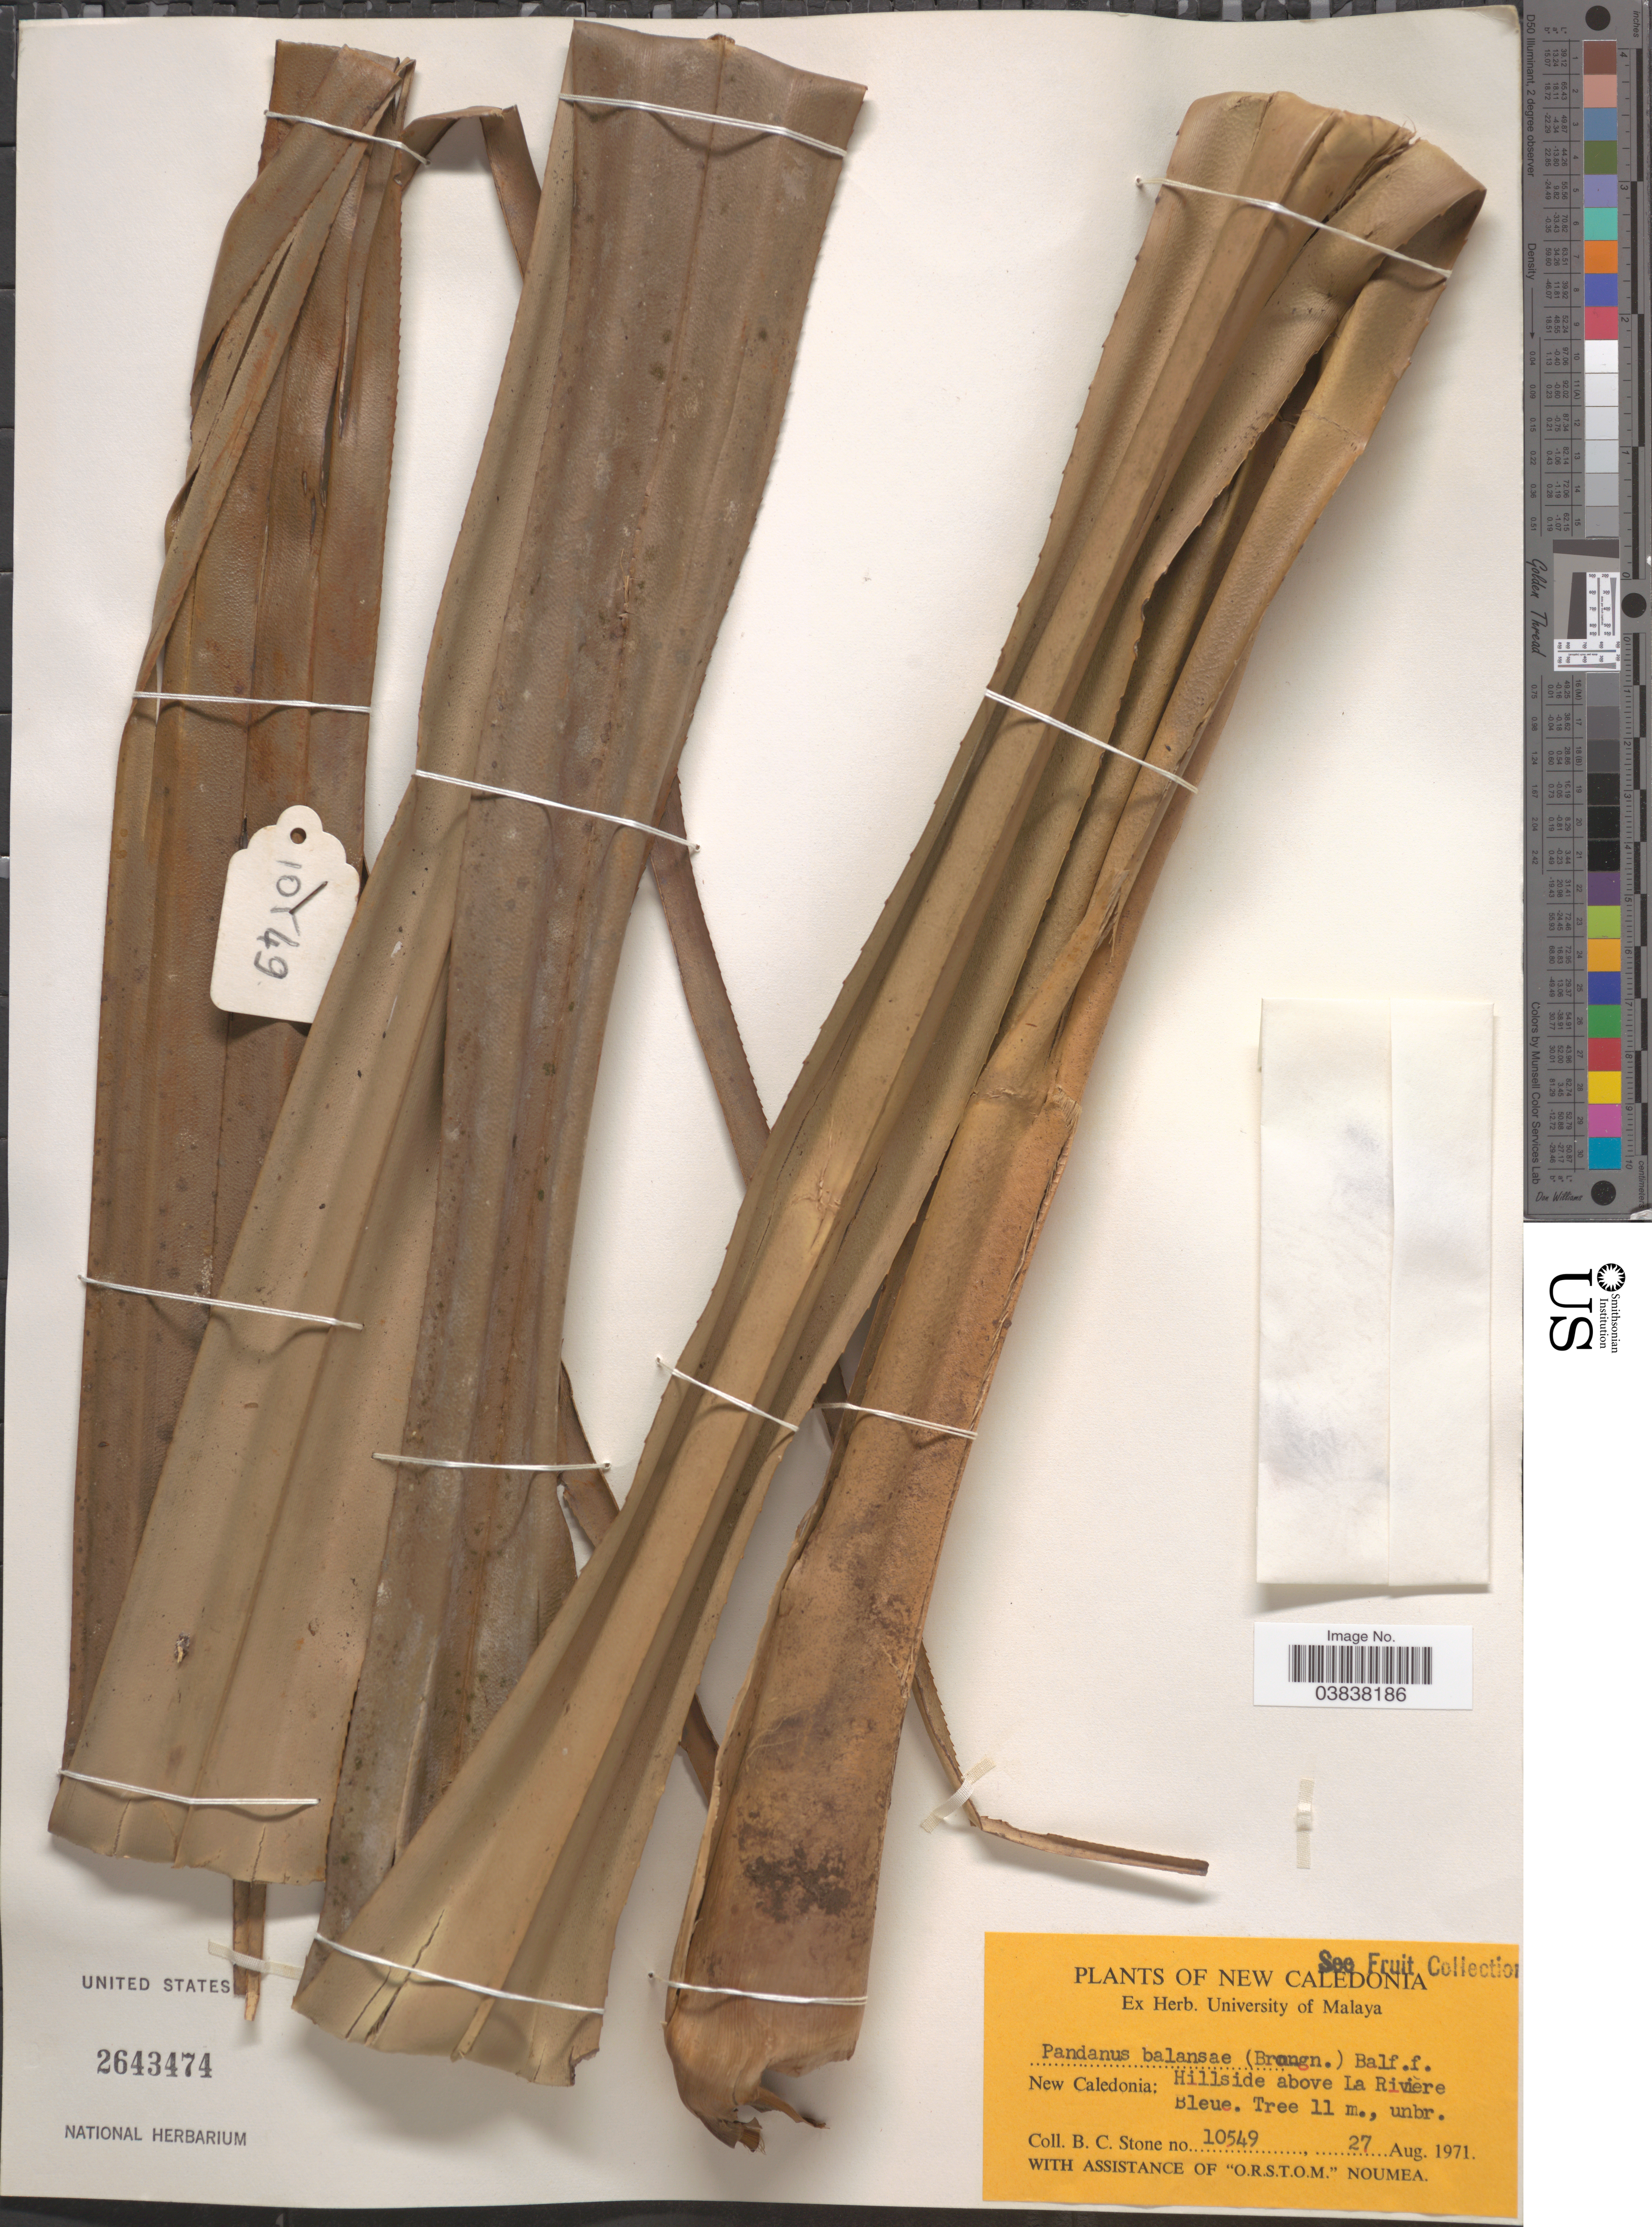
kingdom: Plantae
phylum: Tracheophyta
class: Liliopsida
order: Pandanales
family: Pandanaceae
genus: Pandanus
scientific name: Pandanus balansae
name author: (Brongn.) Solms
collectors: B. C. Stone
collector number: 10549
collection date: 1971-08-27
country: New Caledonia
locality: Hillside above la Rivière Bleue.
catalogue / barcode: US 2643474